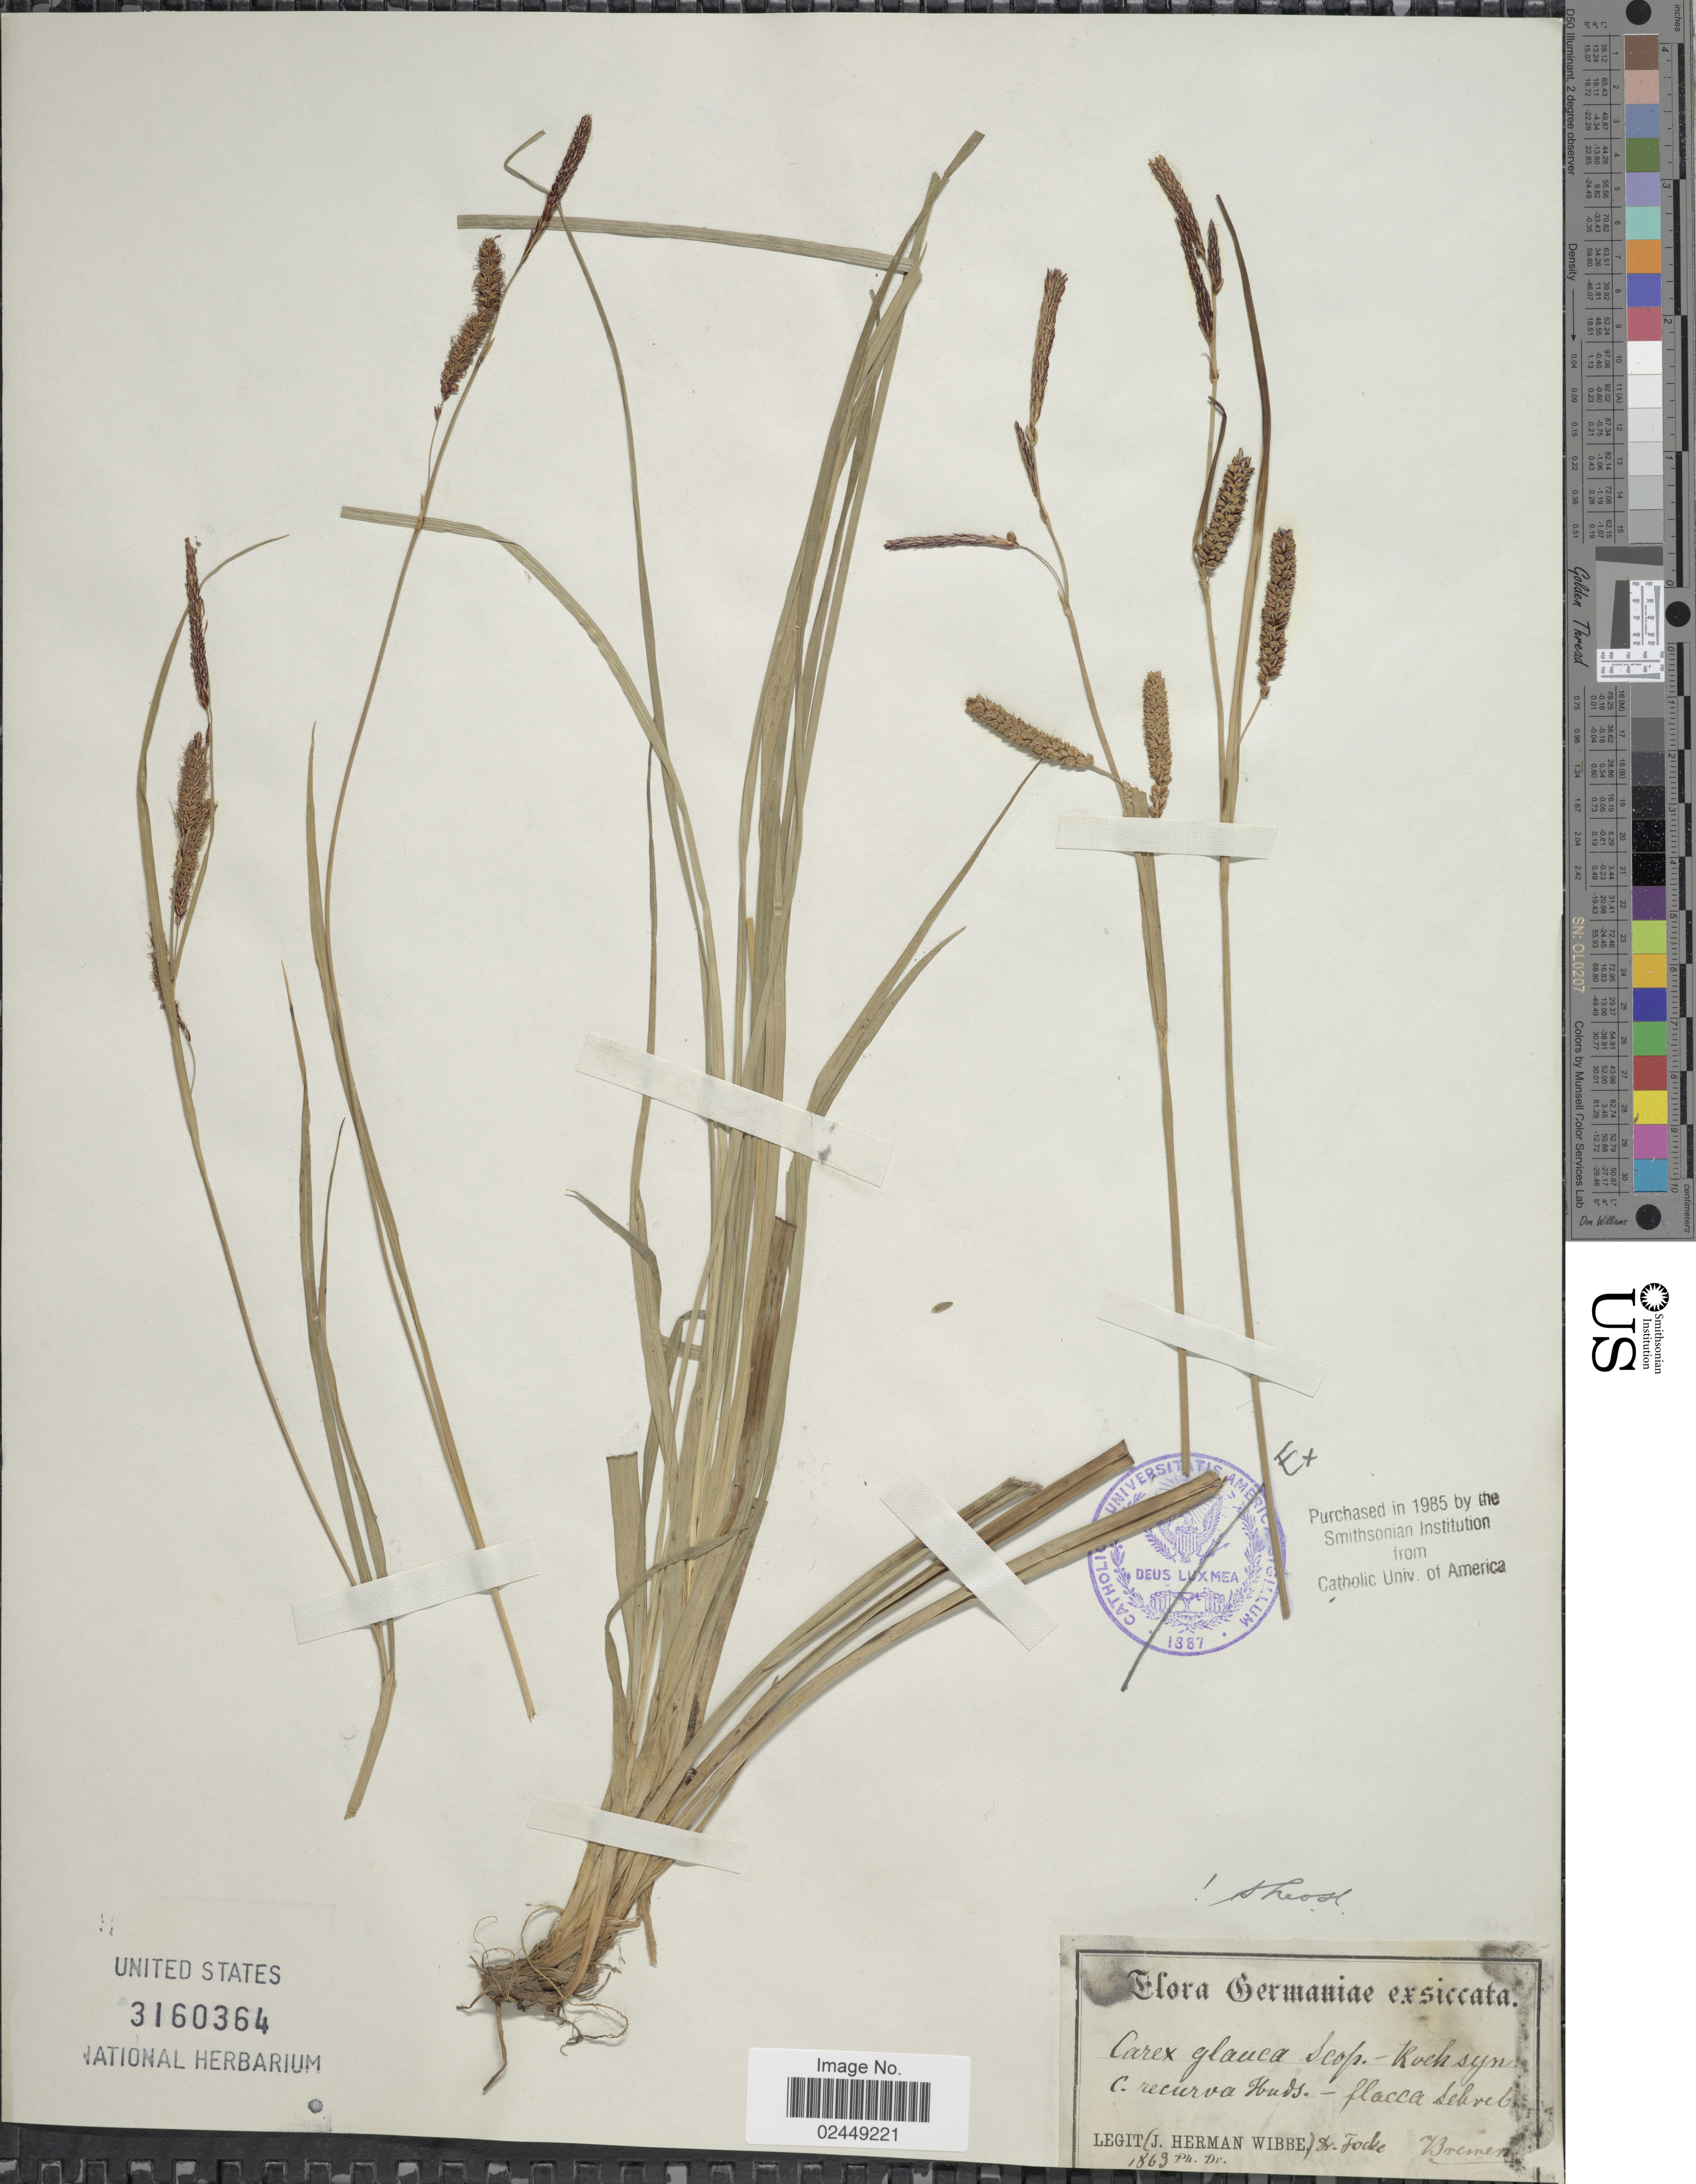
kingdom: Plantae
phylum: Tracheophyta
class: Liliopsida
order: Poales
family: Cyperaceae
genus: Carex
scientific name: Carex flacca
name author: Schreb.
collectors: J. Wibbe & -- Focke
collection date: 1869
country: Germany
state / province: Bremen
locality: Germaniae, Bremen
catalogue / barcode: US 3160364